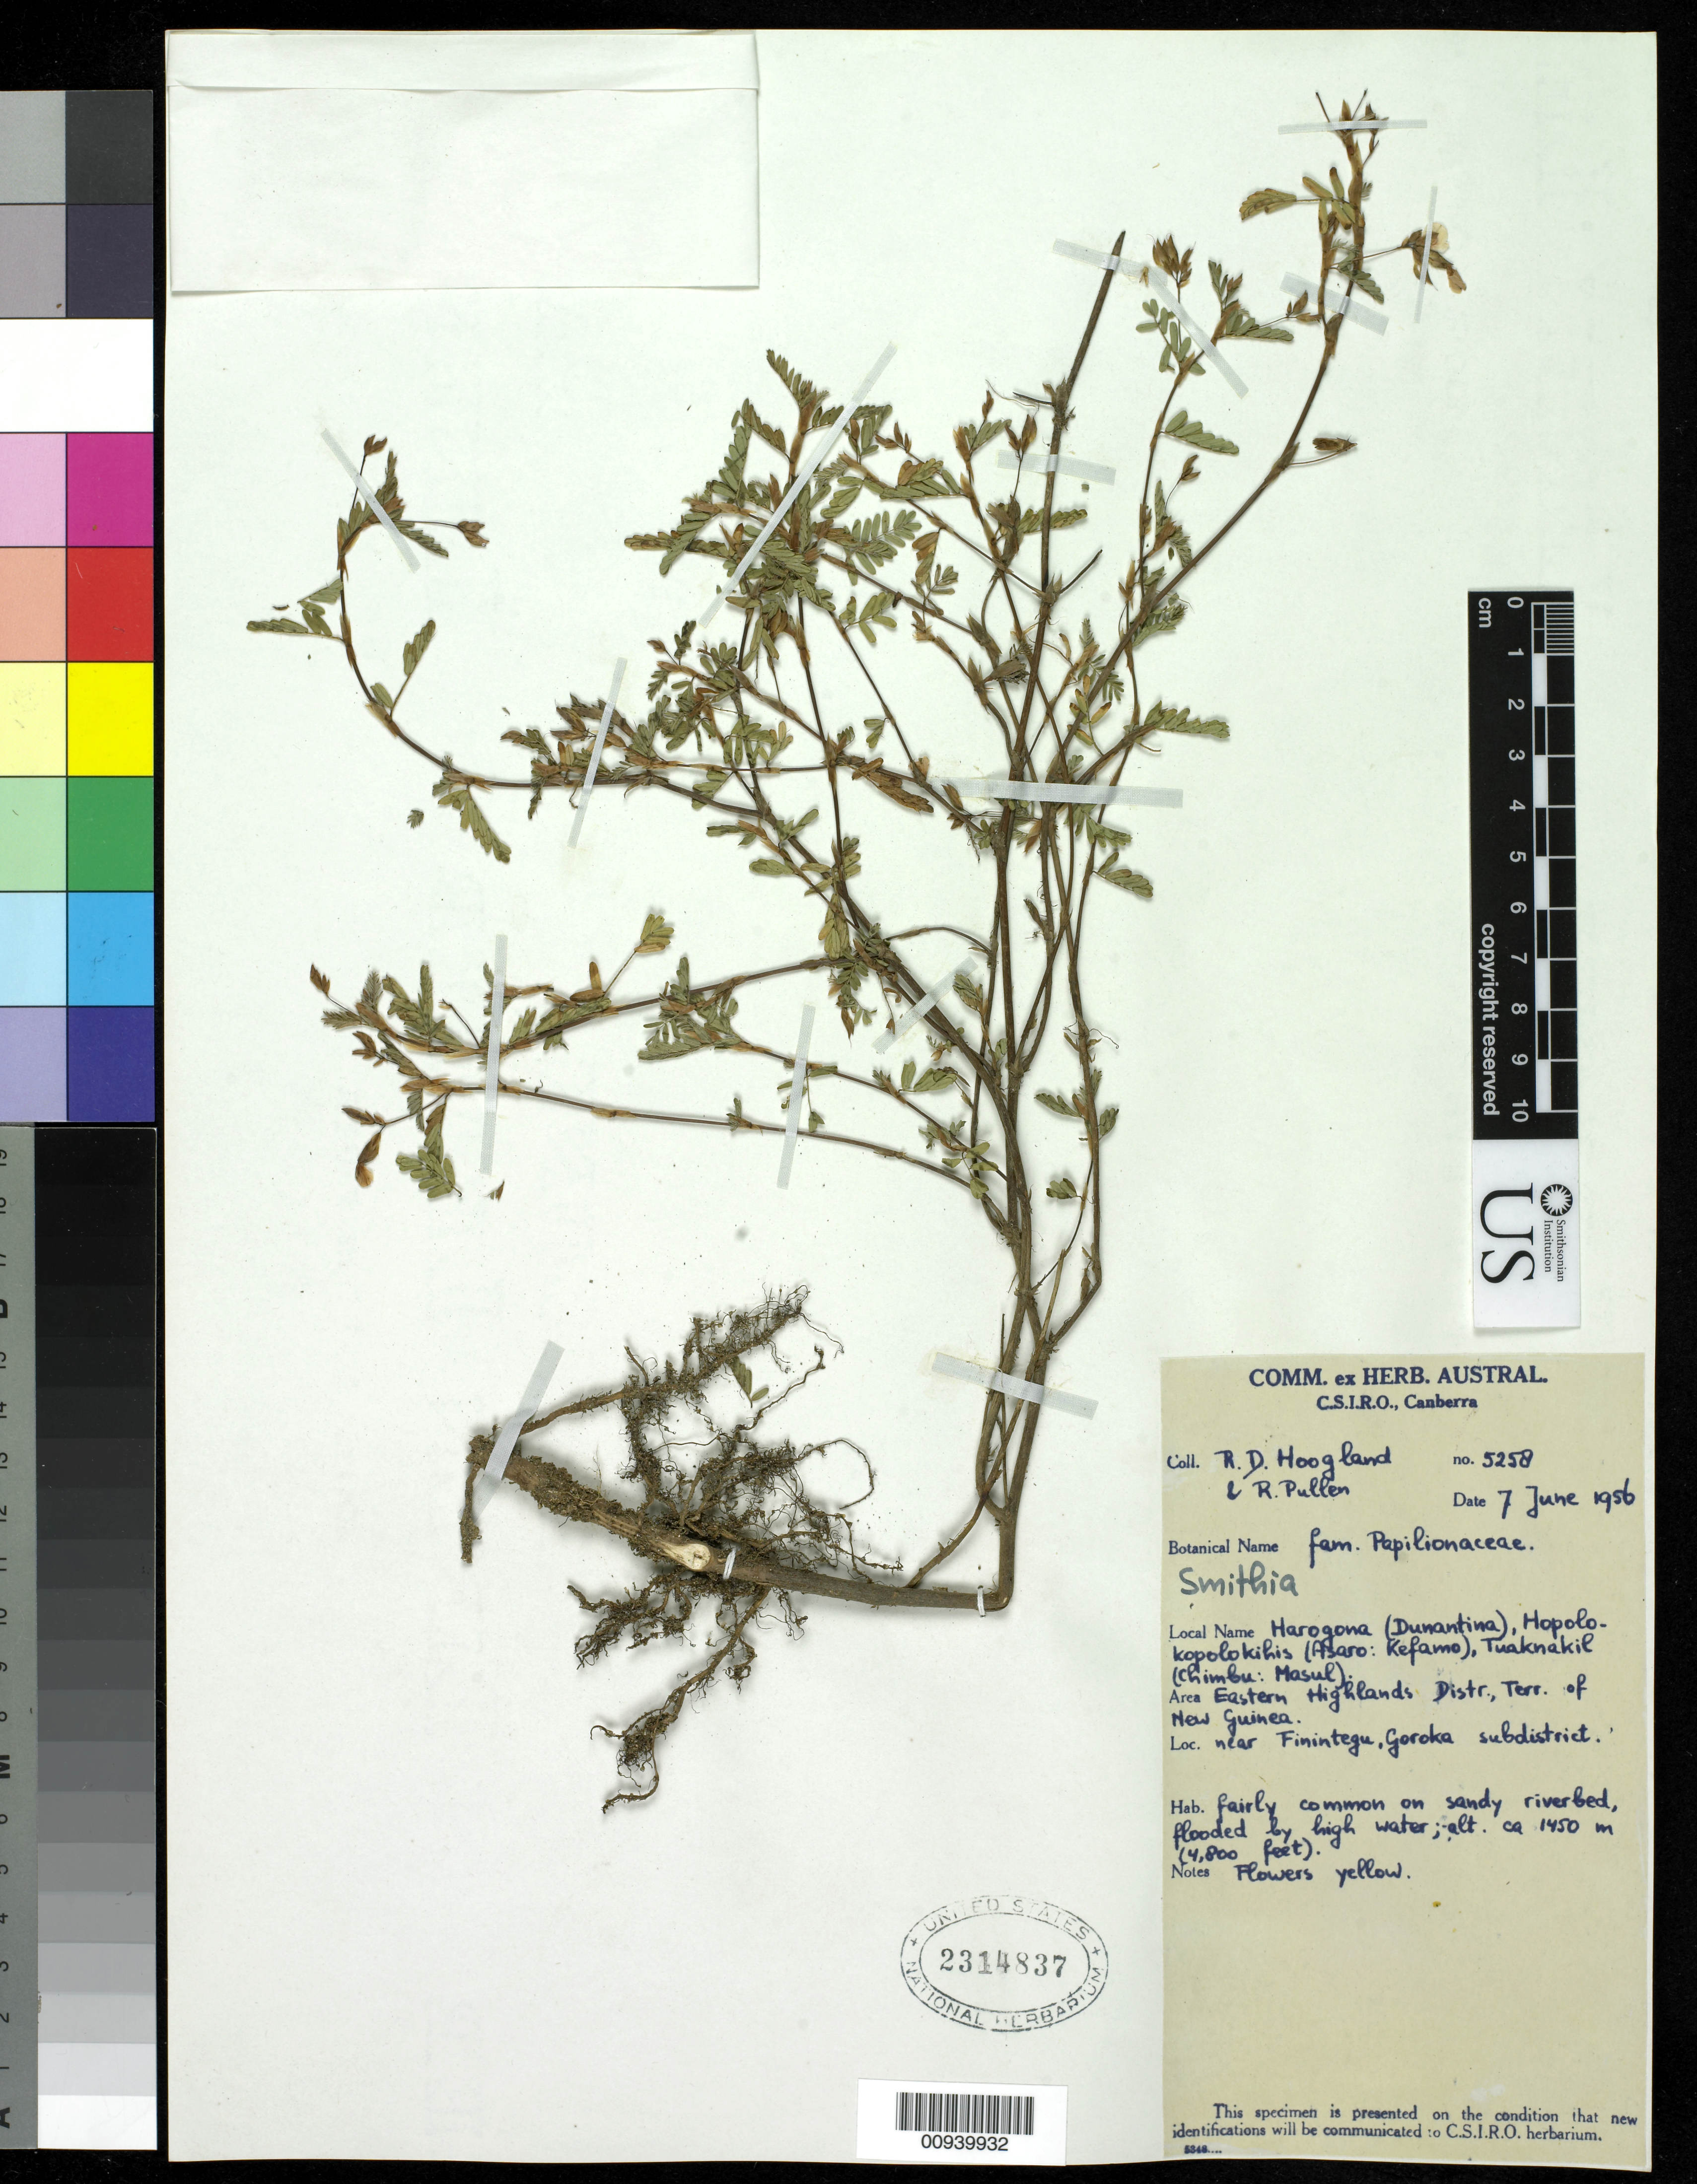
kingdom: Plantae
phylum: Tracheophyta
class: Magnoliopsida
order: Fabales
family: Fabaceae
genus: Smithia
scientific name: Smithia sp.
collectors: R. D. Hoogland & R. Pullen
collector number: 5258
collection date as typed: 07 Jun 1956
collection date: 1956-06-07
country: Papua New Guinea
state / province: Eastern Highlands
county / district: Goroka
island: New Guinea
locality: near Finintegu, Goroka subdistrict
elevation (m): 1450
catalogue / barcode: US 2314837